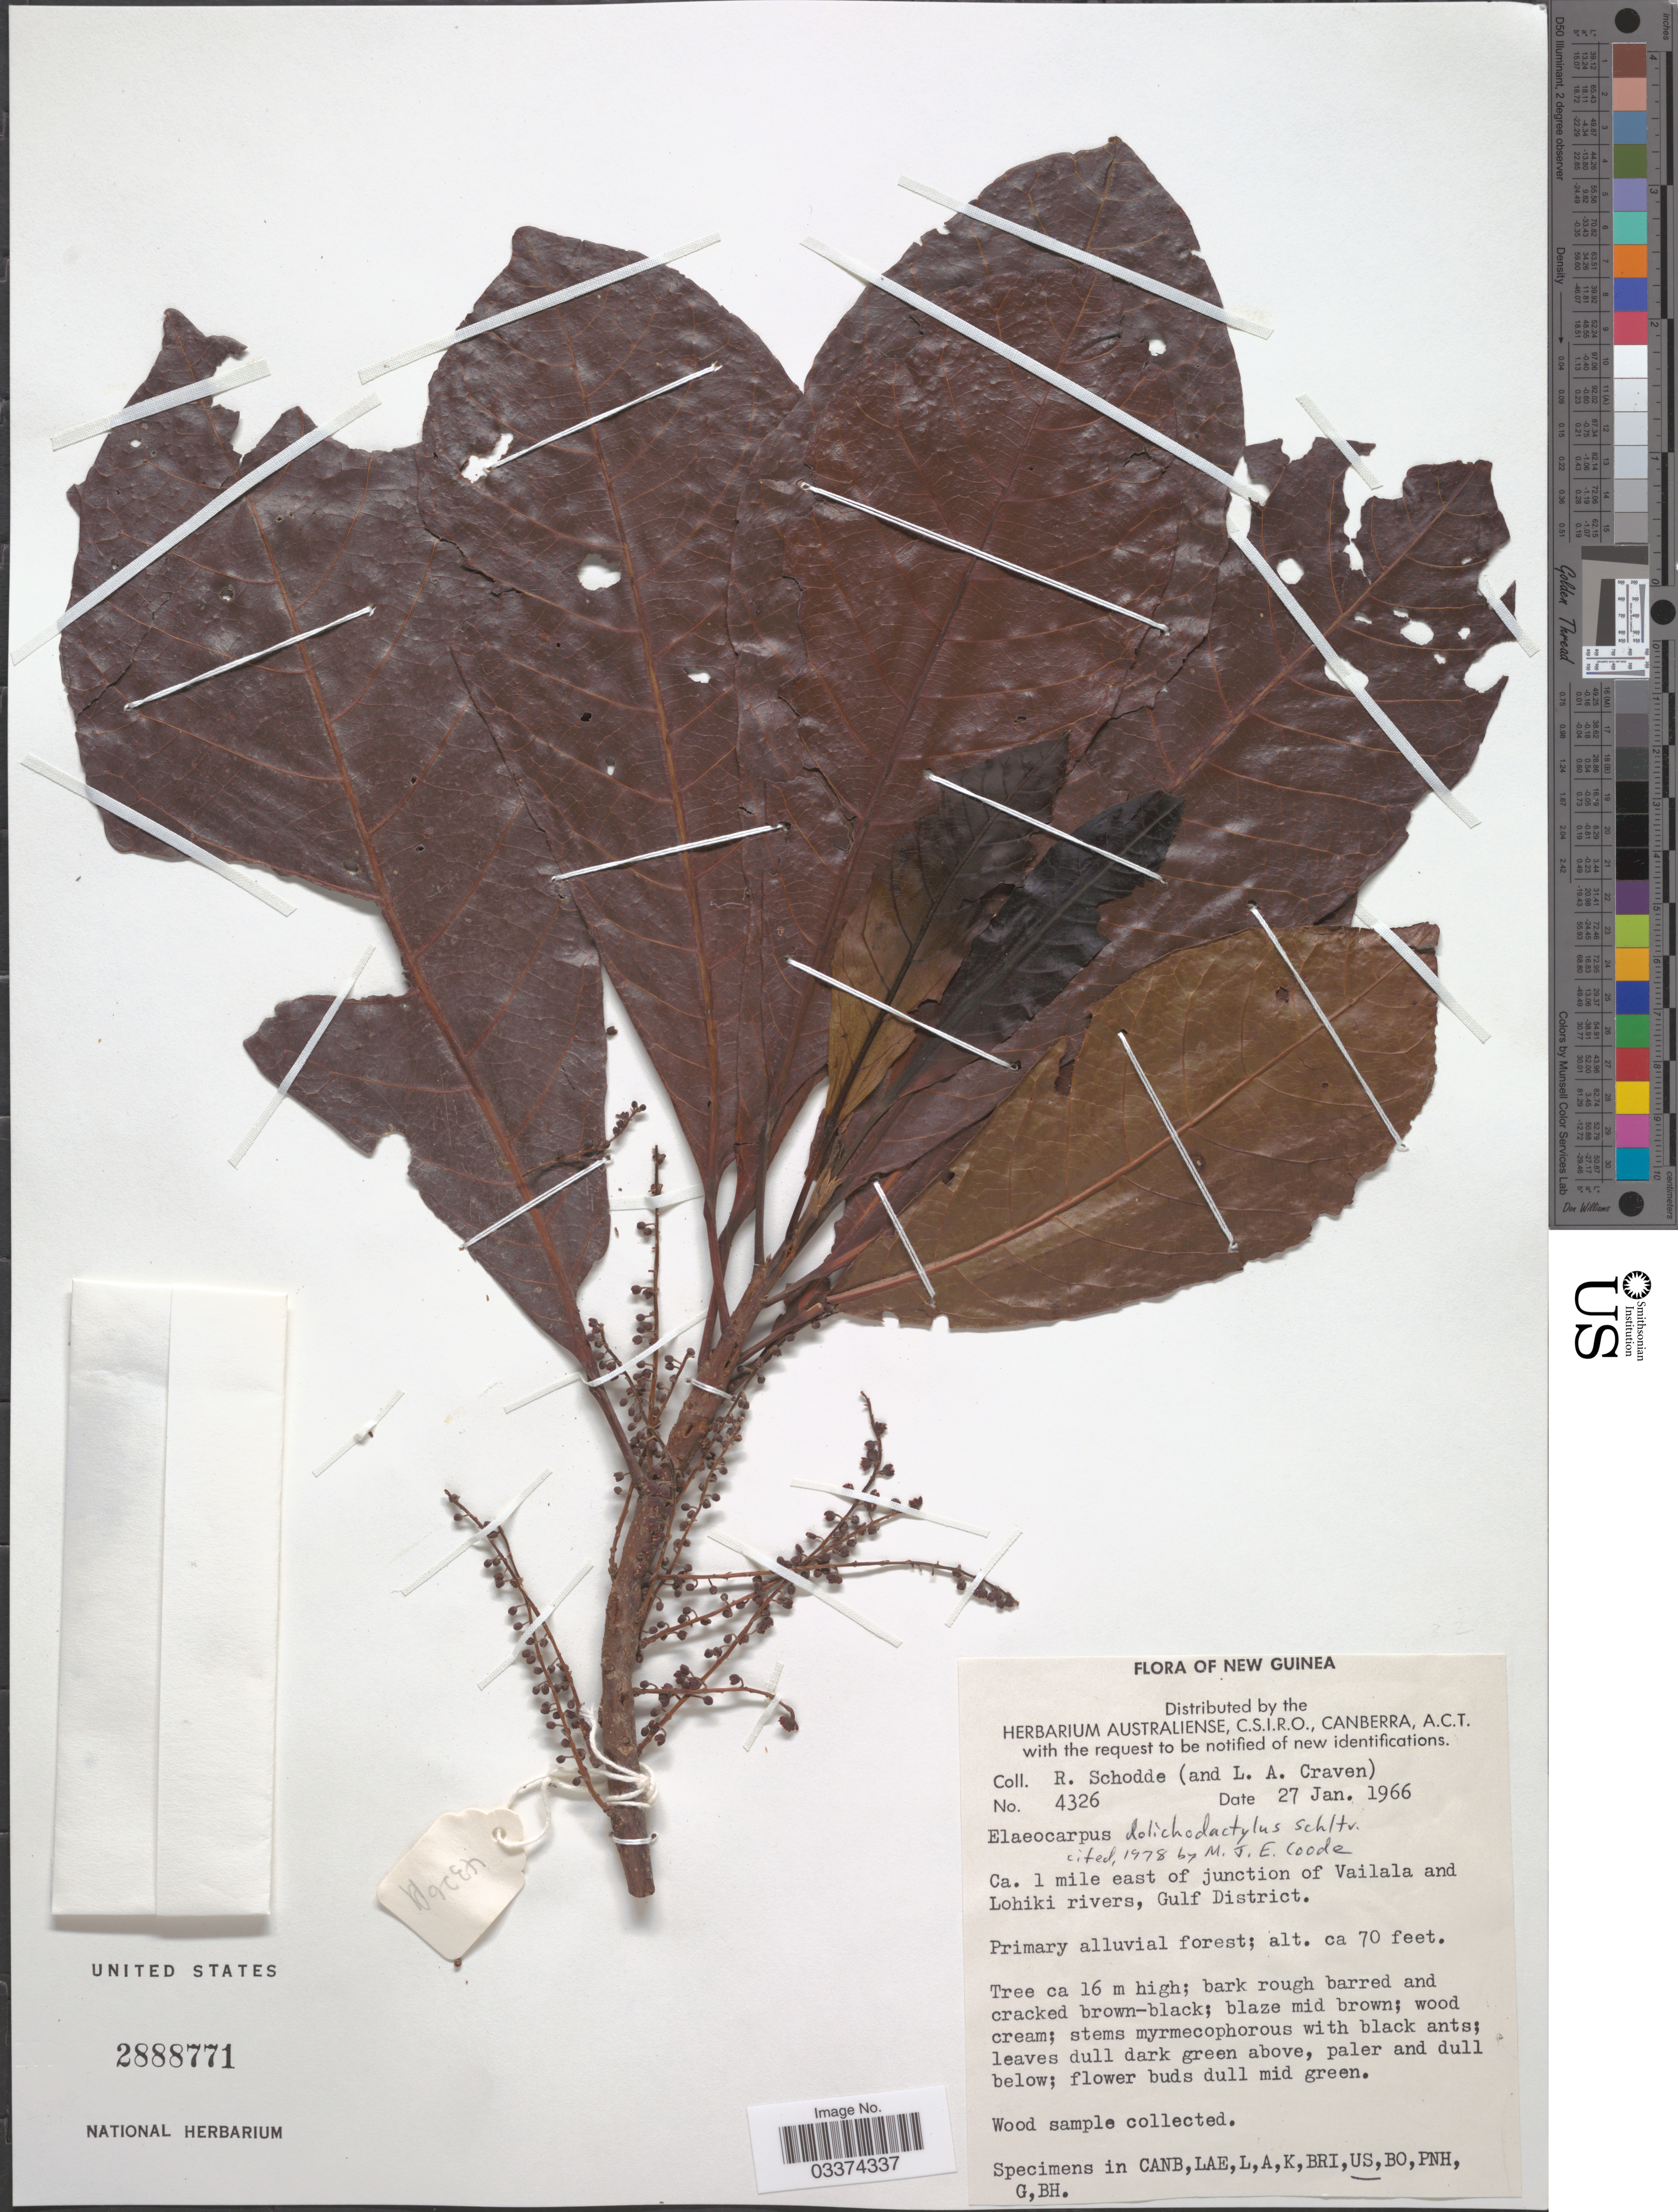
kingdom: Plantae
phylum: Tracheophyta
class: Magnoliopsida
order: Oxalidales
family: Elaeocarpaceae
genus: Elaeocarpus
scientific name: Elaeocarpus dolichodactylus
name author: Schltr.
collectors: R. Schodde & L. A. Craven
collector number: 4326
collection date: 1966-01-27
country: Papua New Guinea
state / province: Gulf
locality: New Guinea, Ca. 1 mile east of junction of Vailala and Lohiki rivers, Gulf District.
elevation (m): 21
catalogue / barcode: US 2888771